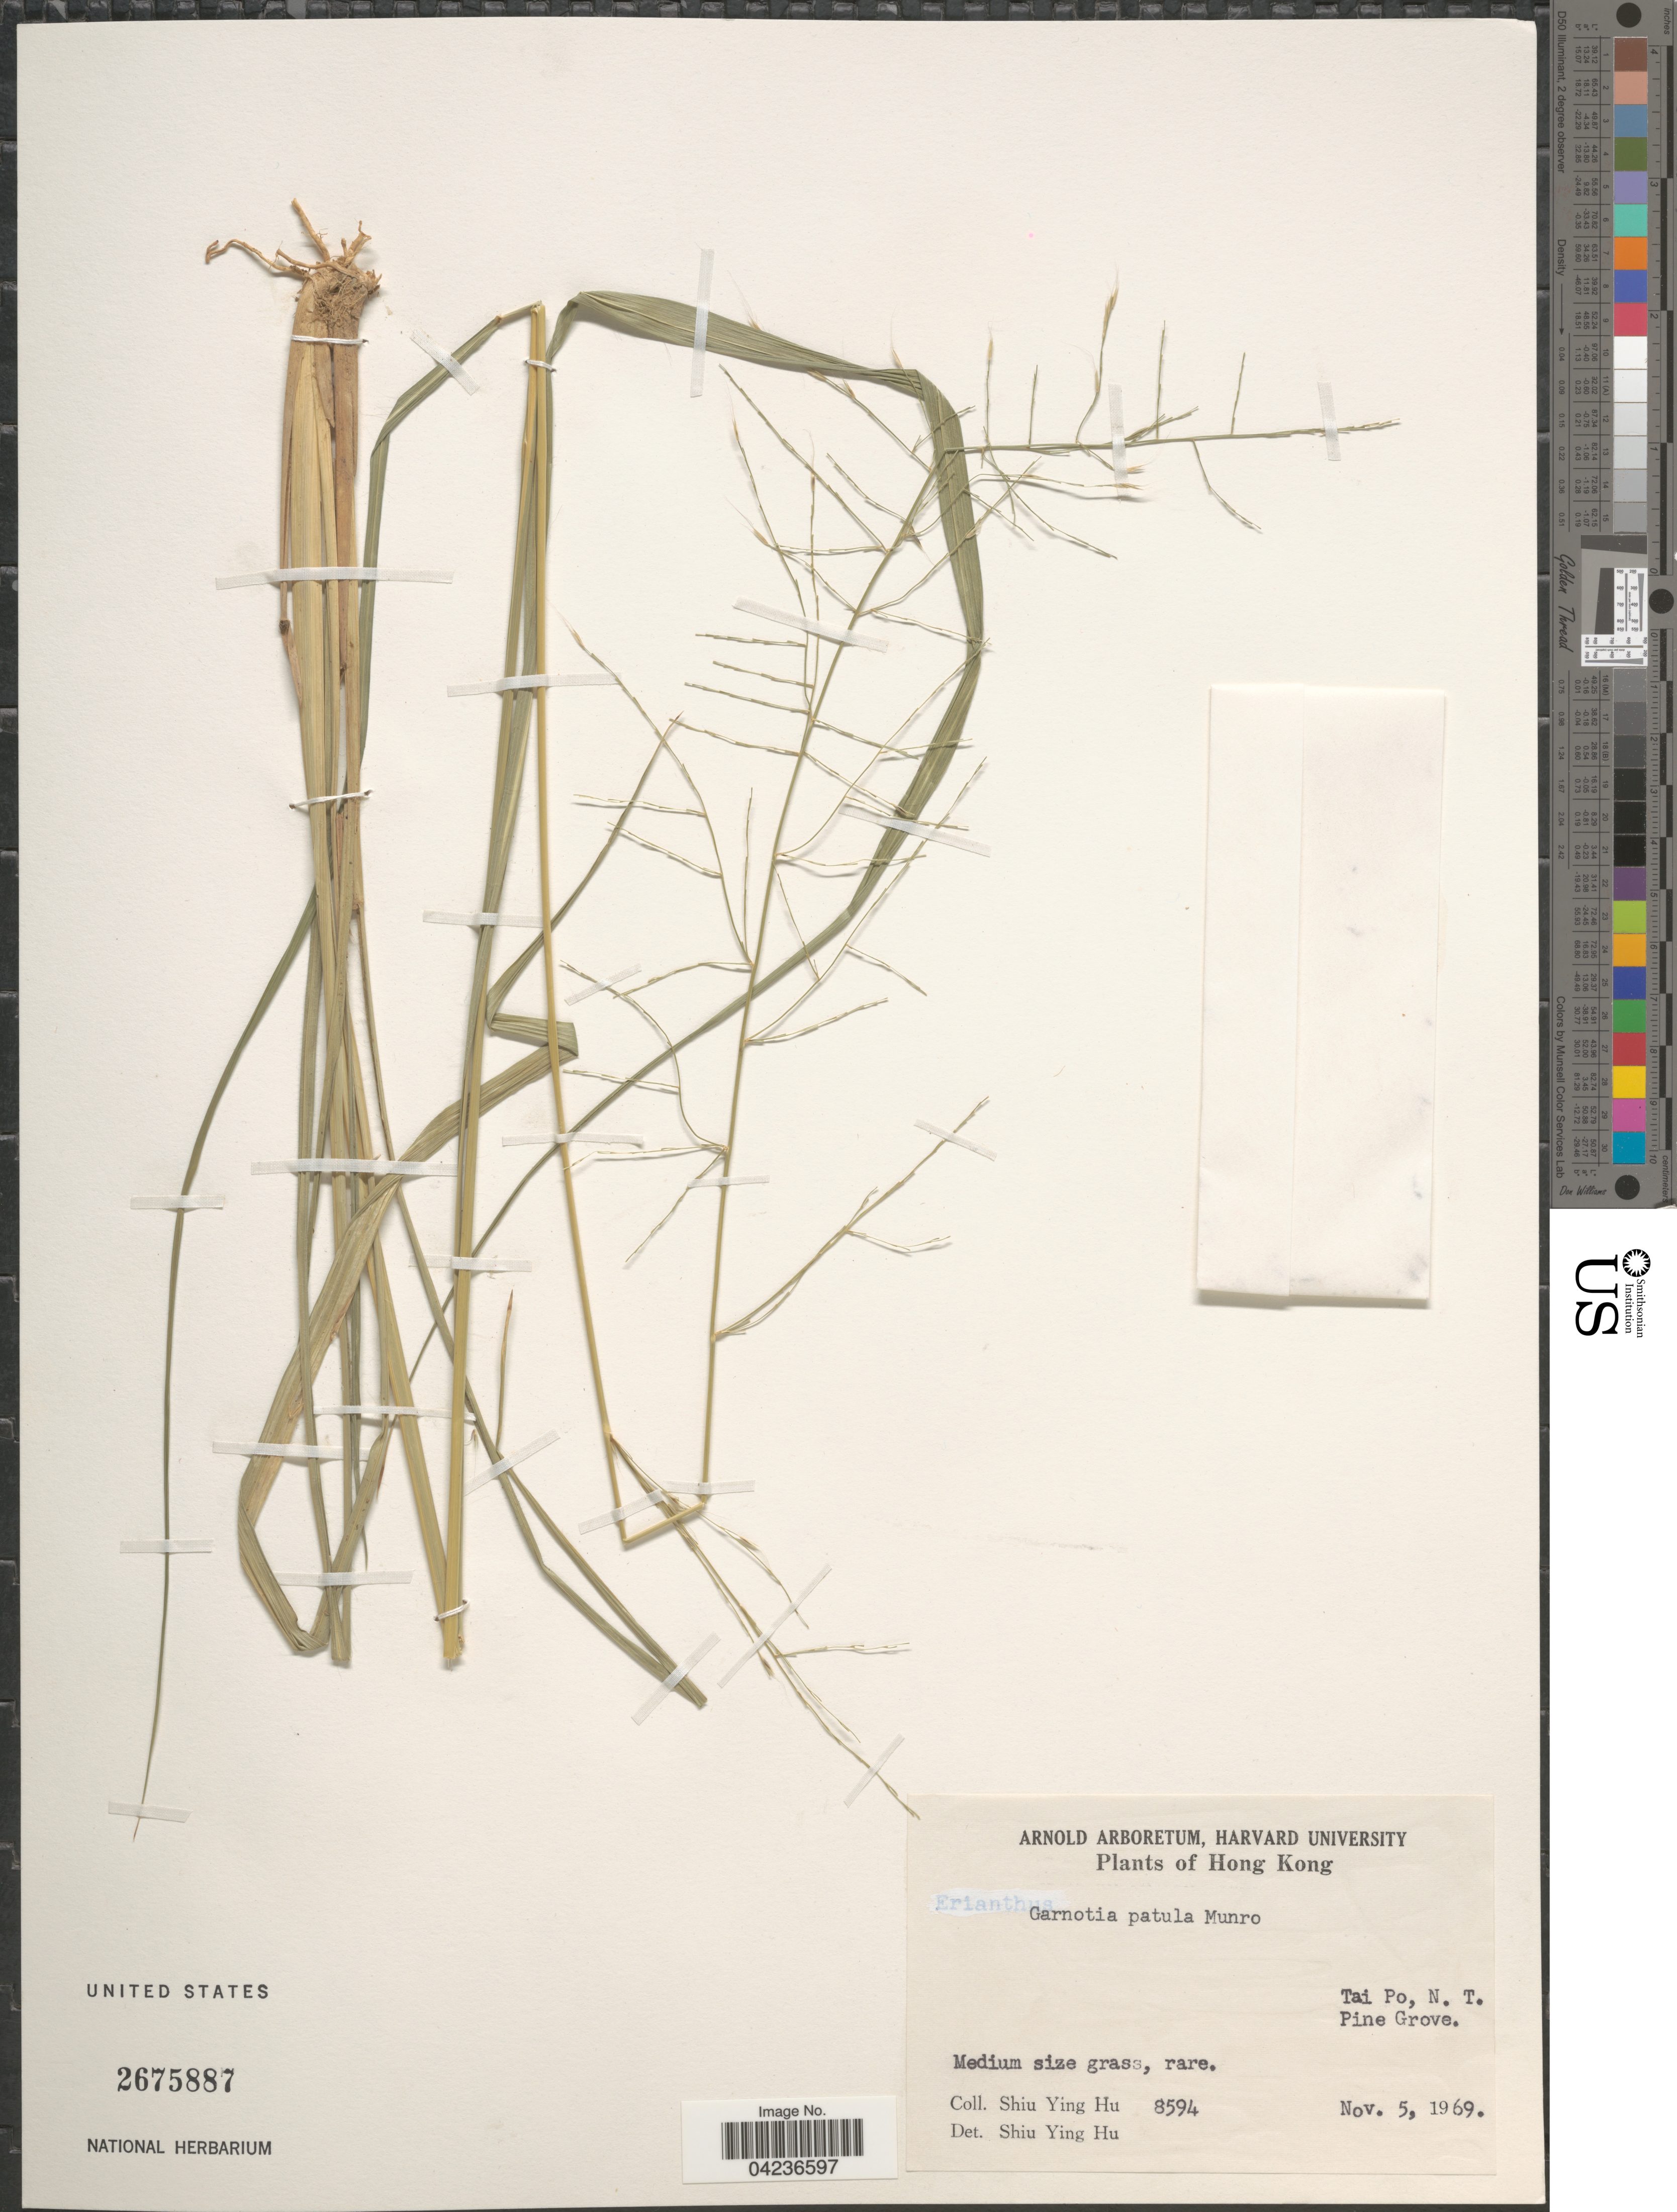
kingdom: Plantae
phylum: Tracheophyta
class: Liliopsida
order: Poales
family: Poaceae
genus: Garnotia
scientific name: Garnotia patula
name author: (Munro) Benth.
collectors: S. Y. Hu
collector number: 8594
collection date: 1969-11-05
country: China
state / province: Hong Kong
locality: Tai Po, N.T. Pine Grove.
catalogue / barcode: US 2675887